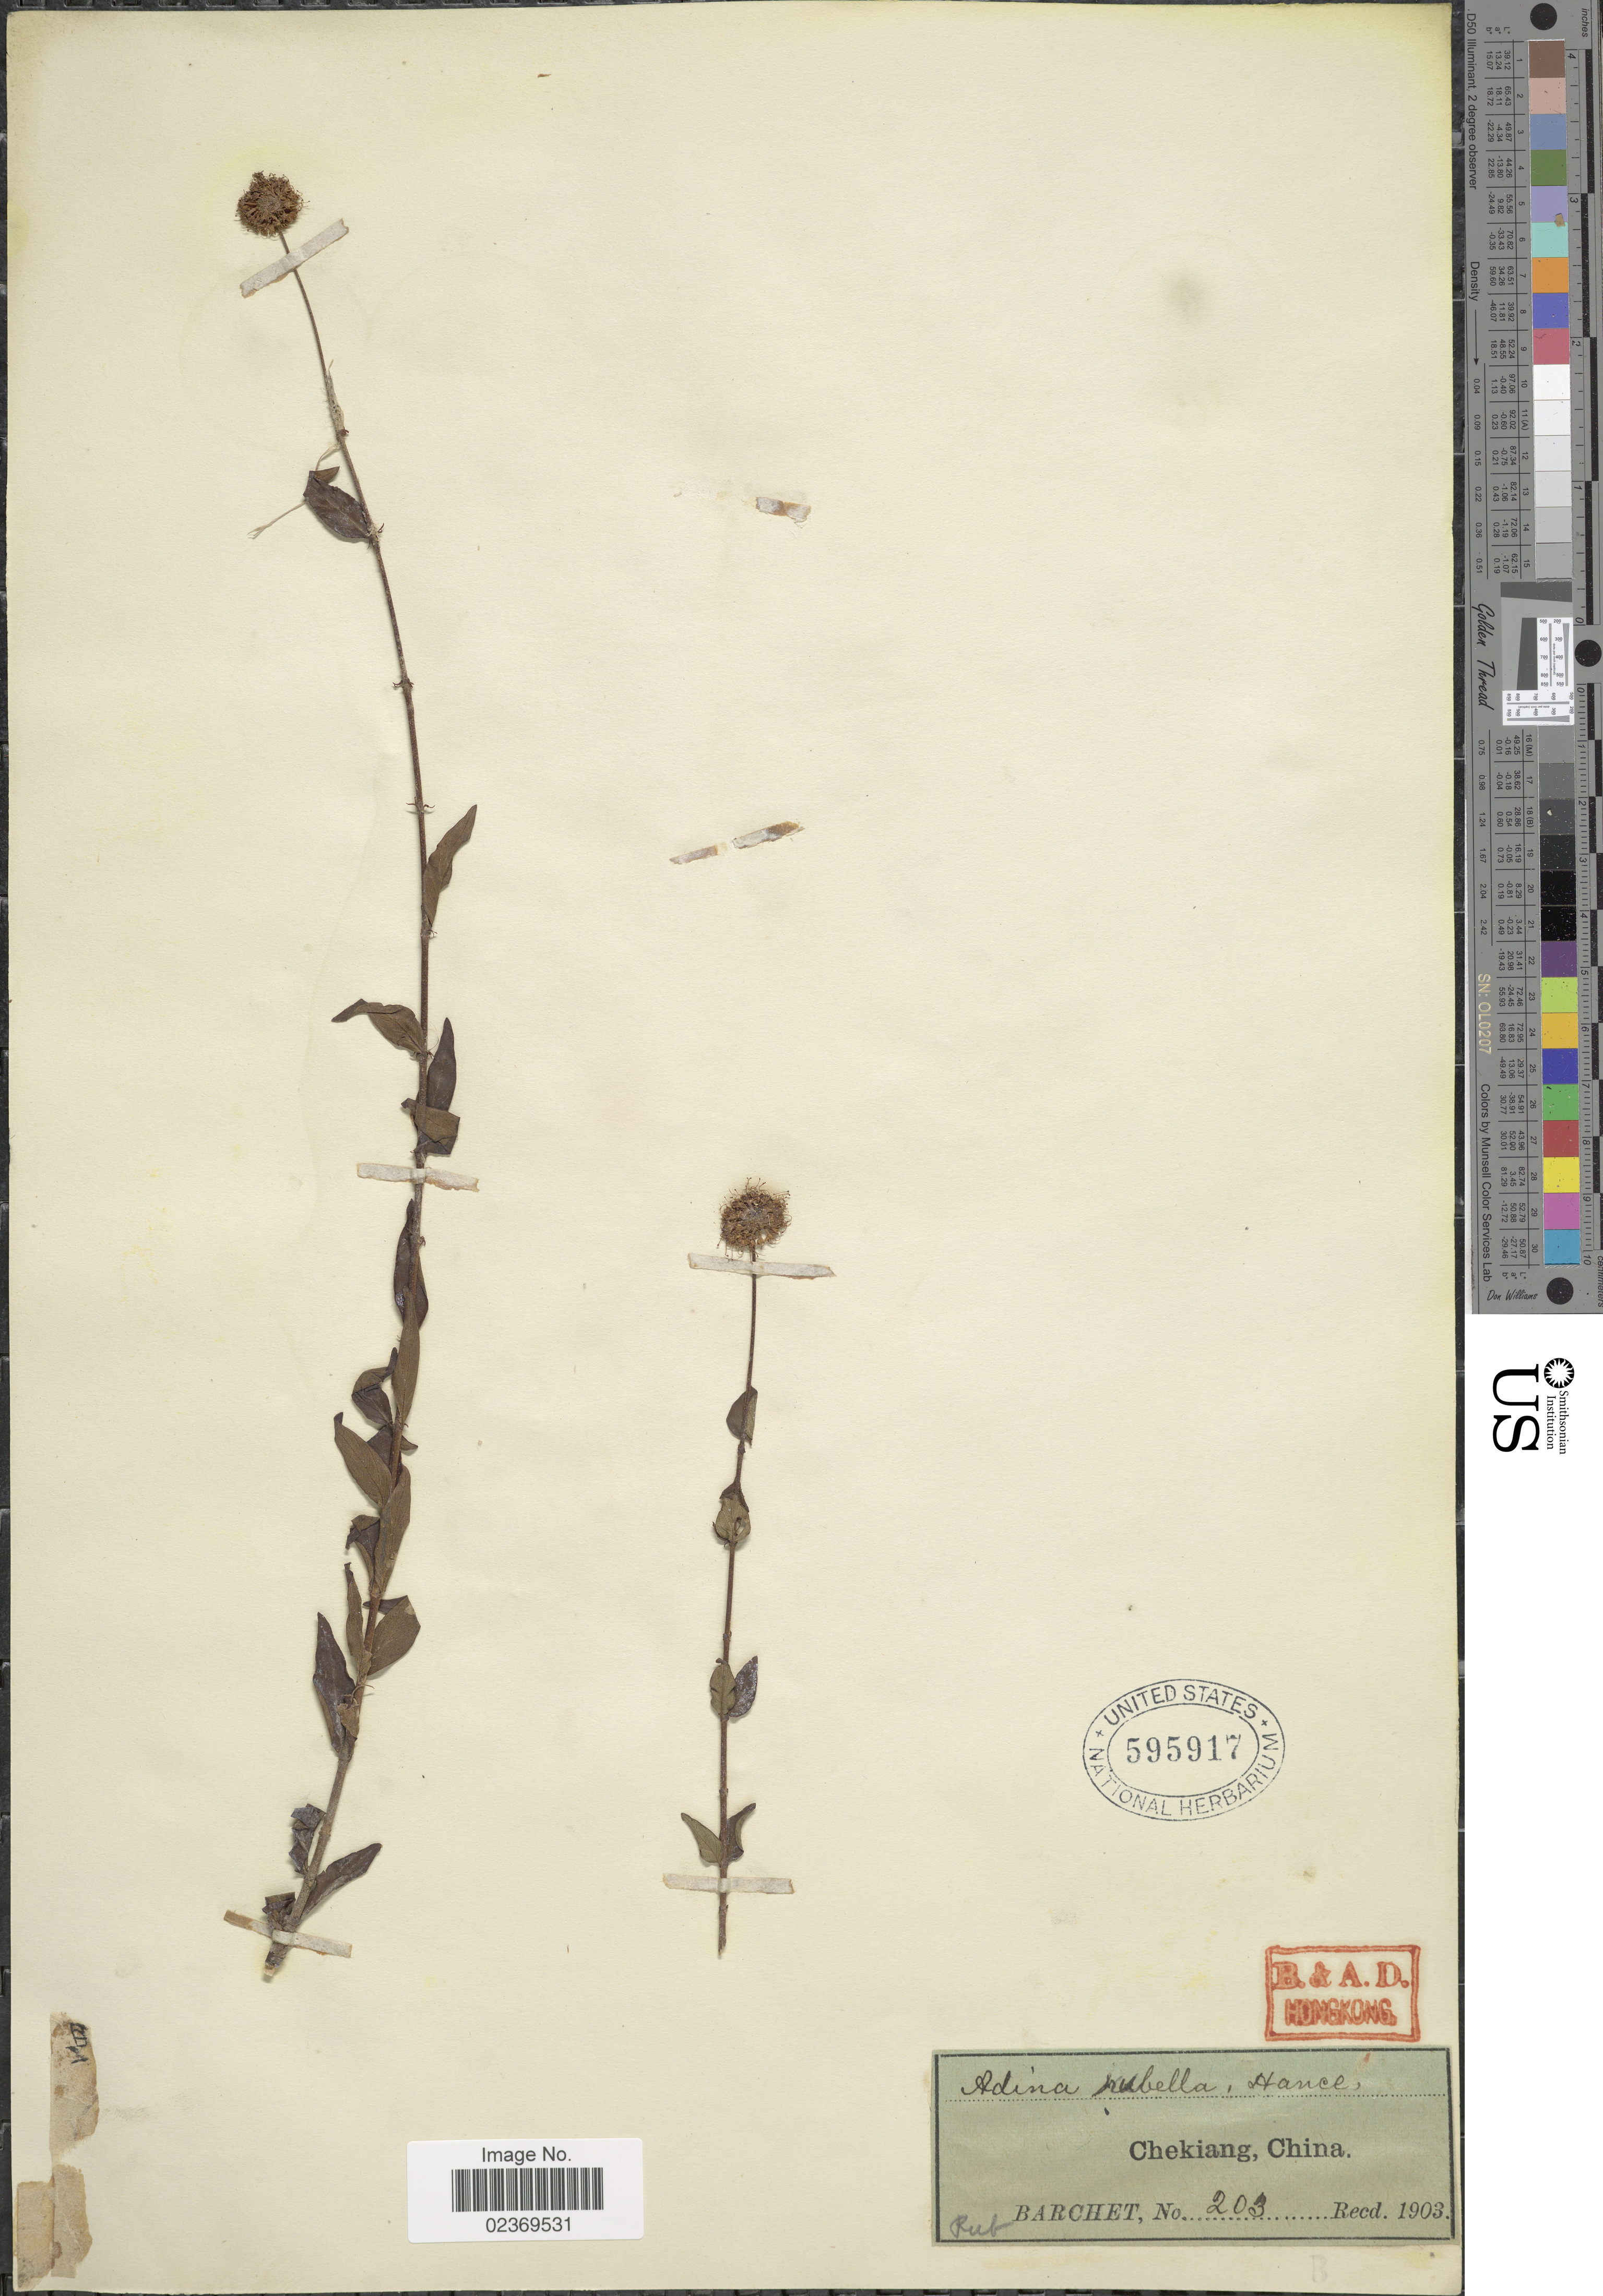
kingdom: Plantae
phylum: Tracheophyta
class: Magnoliopsida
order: Gentianales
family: Rubiaceae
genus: Adina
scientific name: Adina rubella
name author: Hance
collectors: Barchet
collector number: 203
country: China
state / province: Zhejiang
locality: Chekiang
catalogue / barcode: US 595917